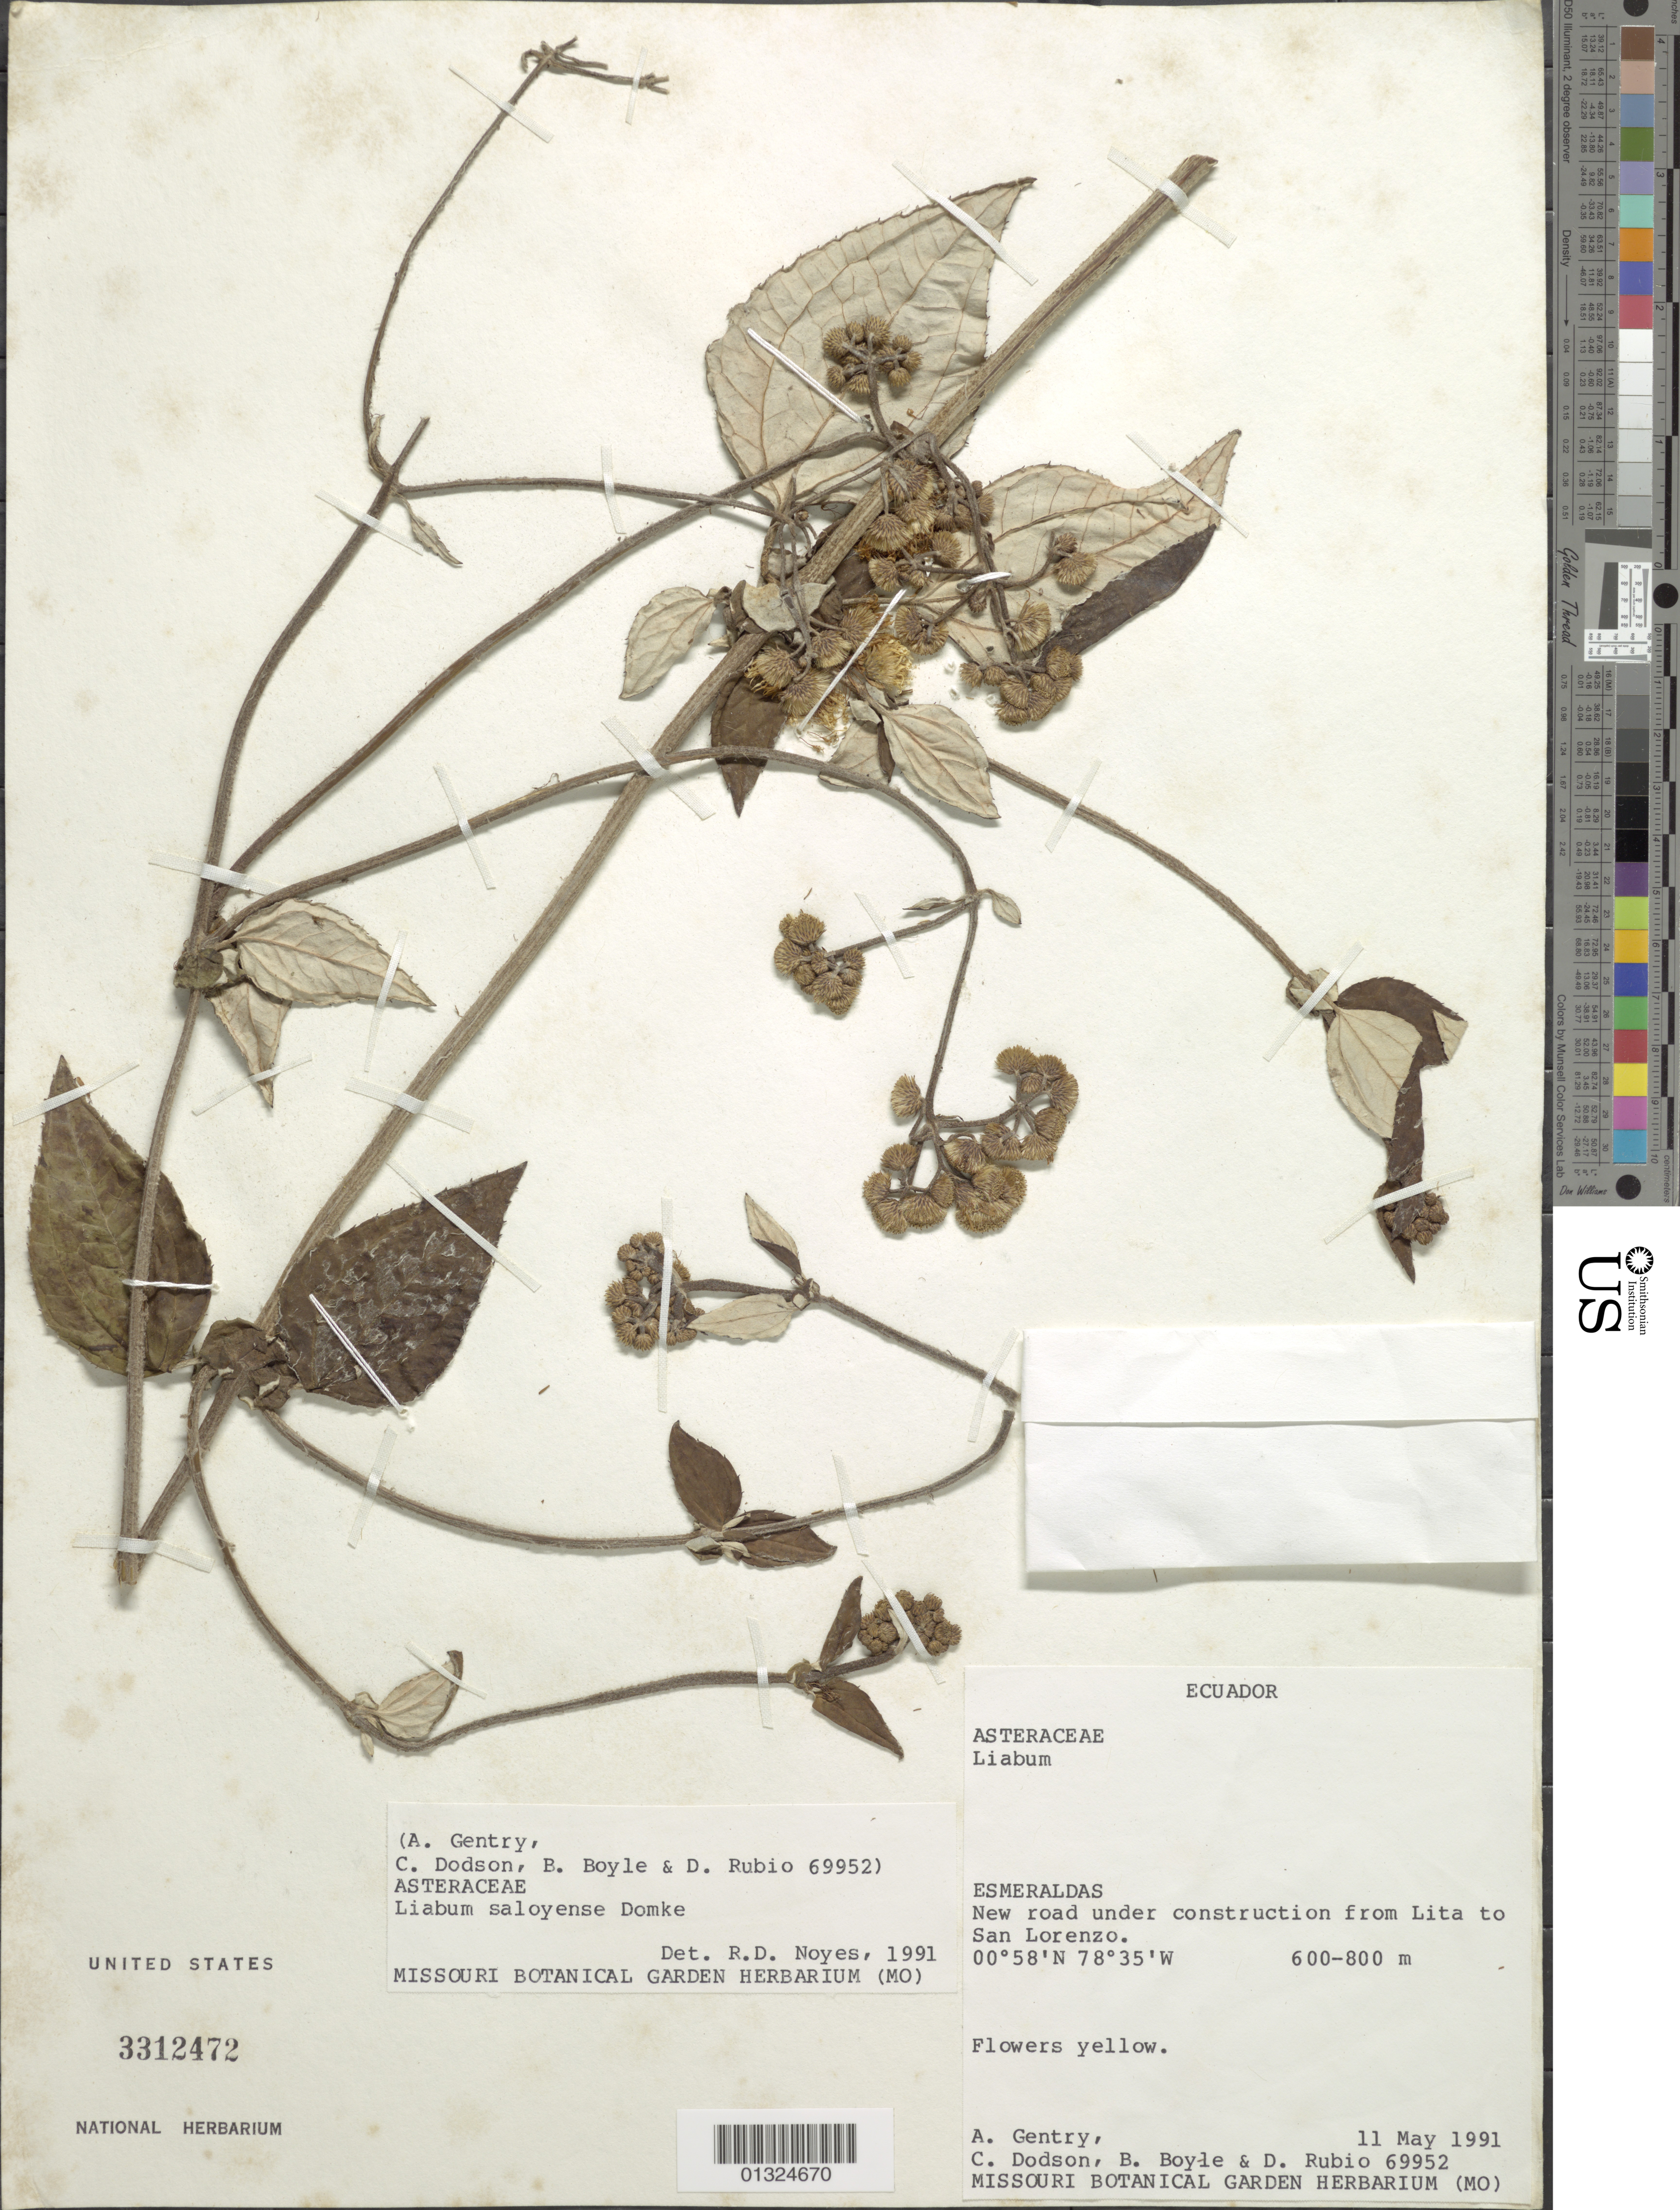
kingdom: Plantae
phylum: Tracheophyta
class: Magnoliopsida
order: Asterales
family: Asteraceae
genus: Liabum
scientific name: Liabum saloyense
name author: Domke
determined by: Noyes, R. D.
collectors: A. H. Gentry, C. Dodson, B. Boyle & D. Rubio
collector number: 69952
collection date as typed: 11 May 1991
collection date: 1991-05-11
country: Ecuador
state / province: Esmeraldas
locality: New road under construction from Lita to San Lorenzo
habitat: Roadside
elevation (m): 600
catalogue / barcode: US 3312472